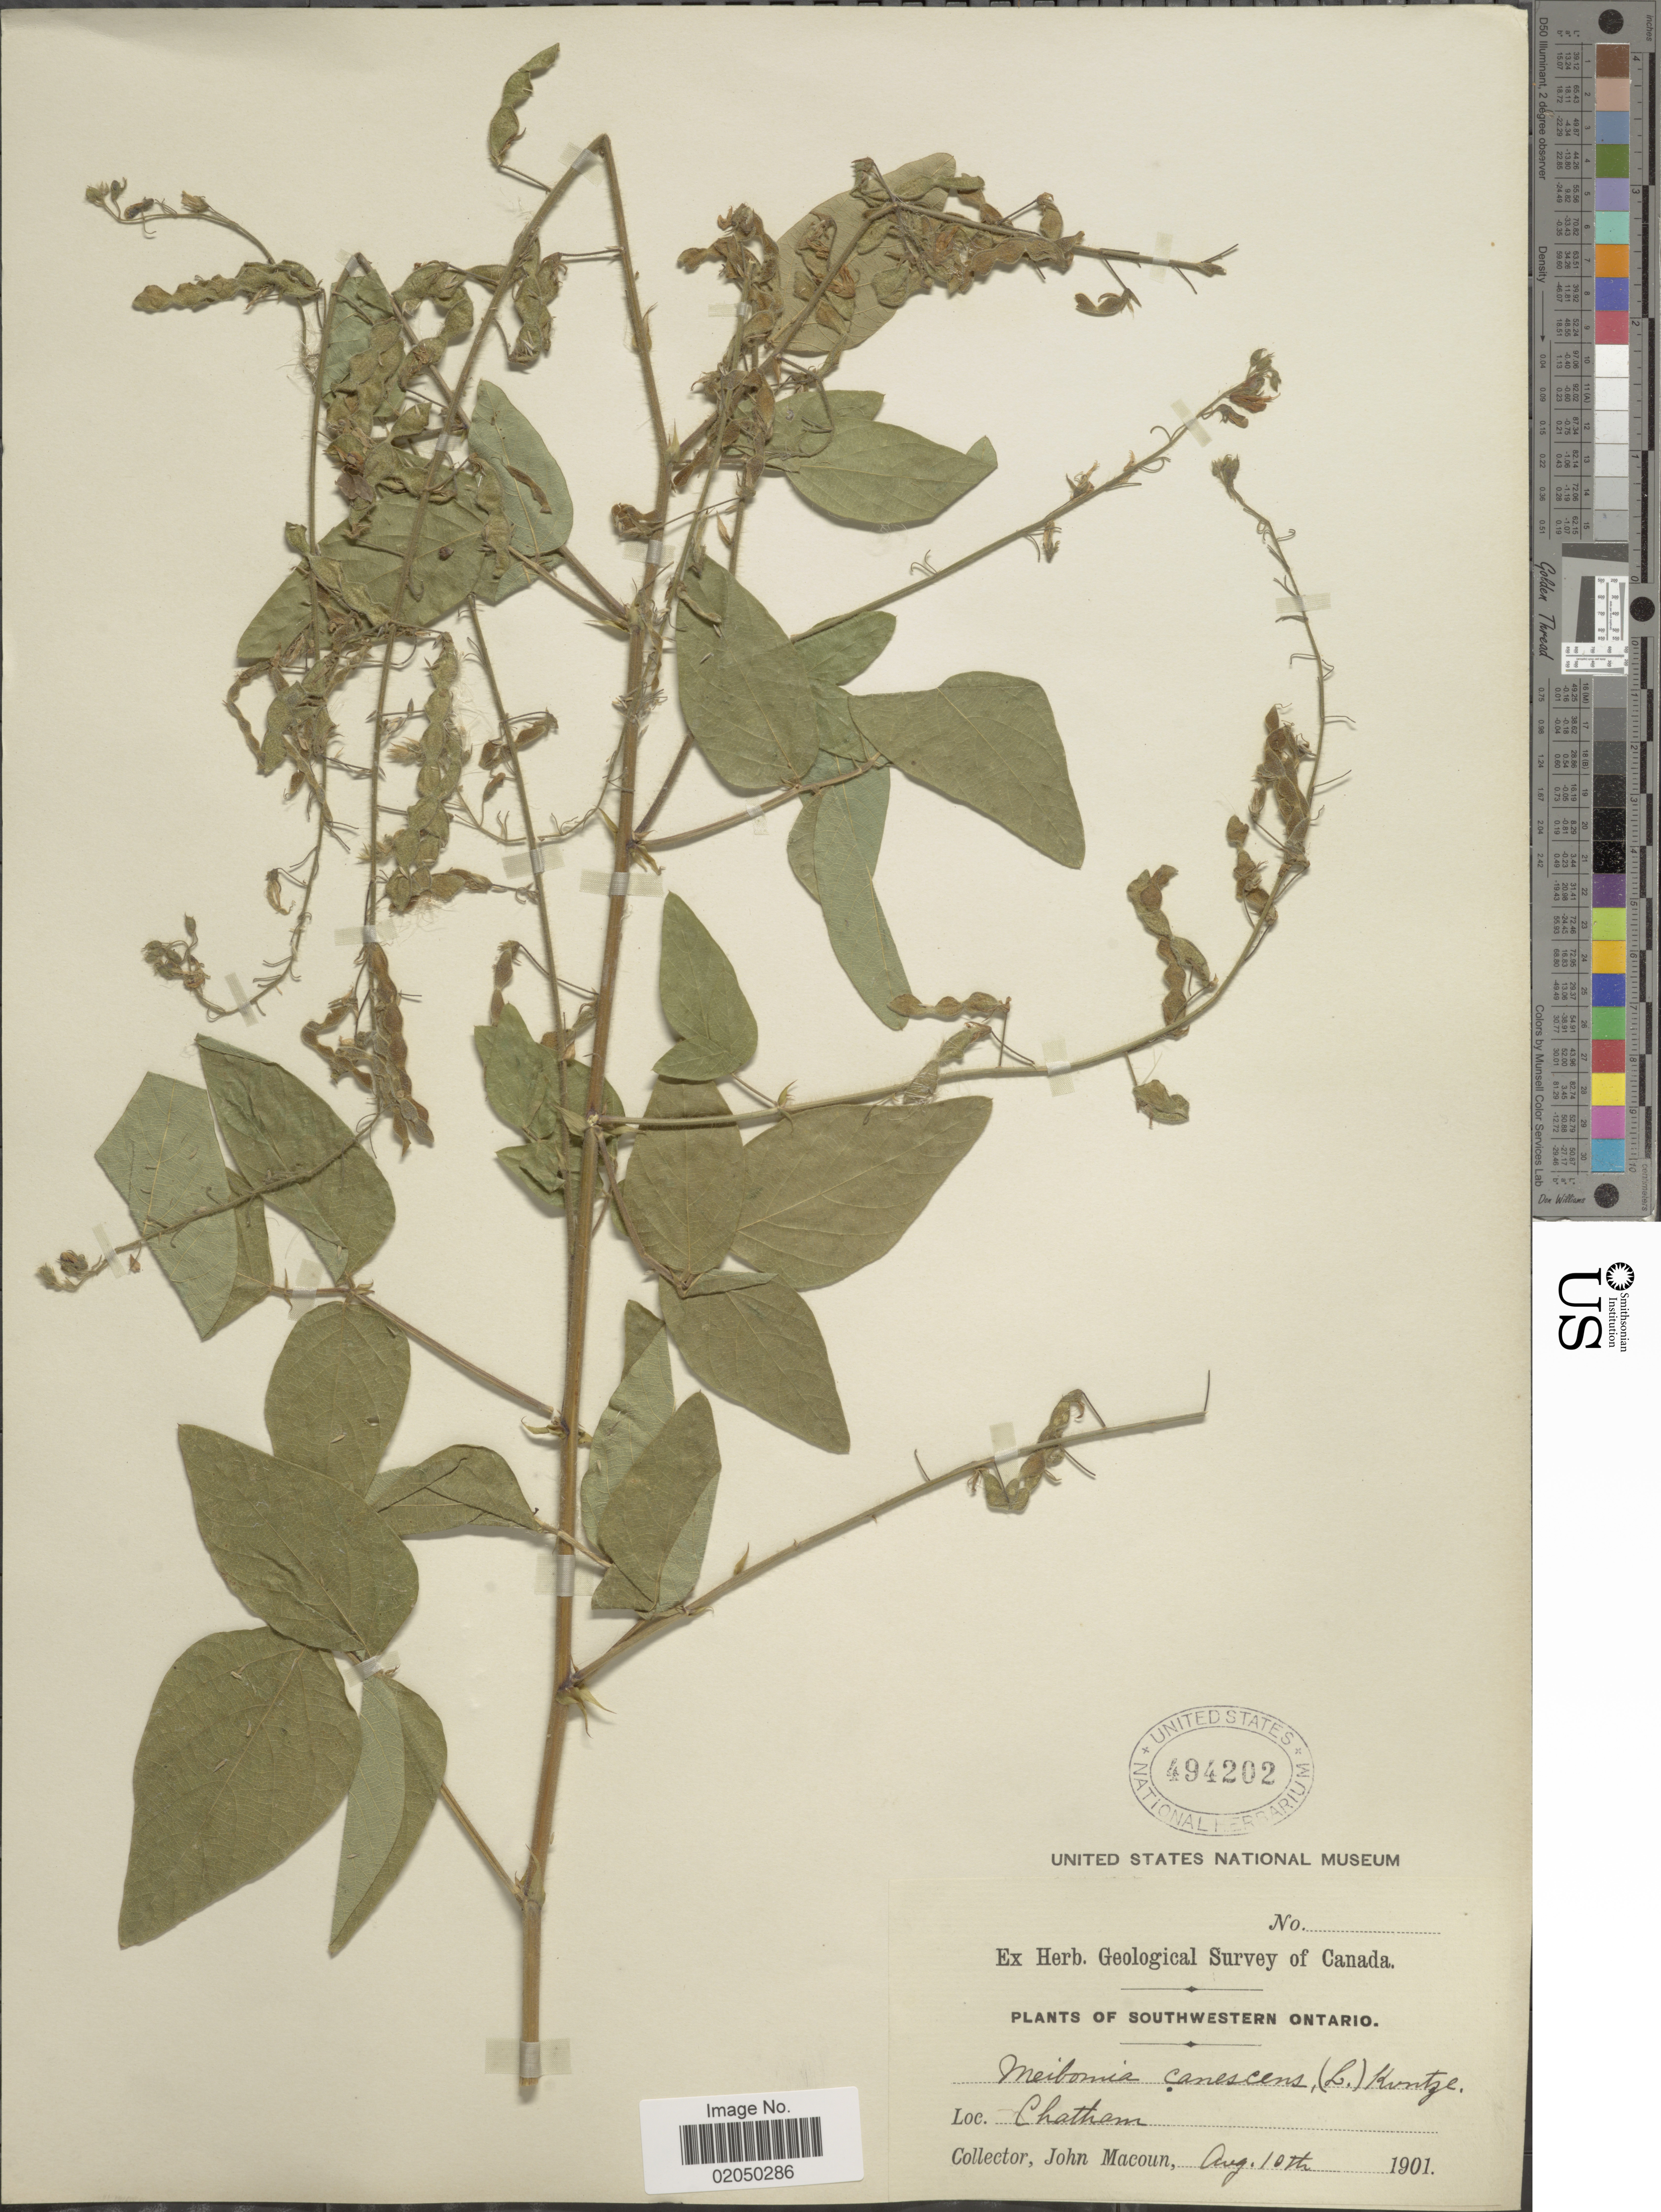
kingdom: Plantae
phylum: Tracheophyta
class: Magnoliopsida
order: Fabales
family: Fabaceae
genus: Desmodium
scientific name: Desmodium canescens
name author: (L.) DC.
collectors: J. Macoun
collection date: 1901-08-10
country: Canada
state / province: Ontario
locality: Southwestern Ontario, Chatham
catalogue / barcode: US 494202